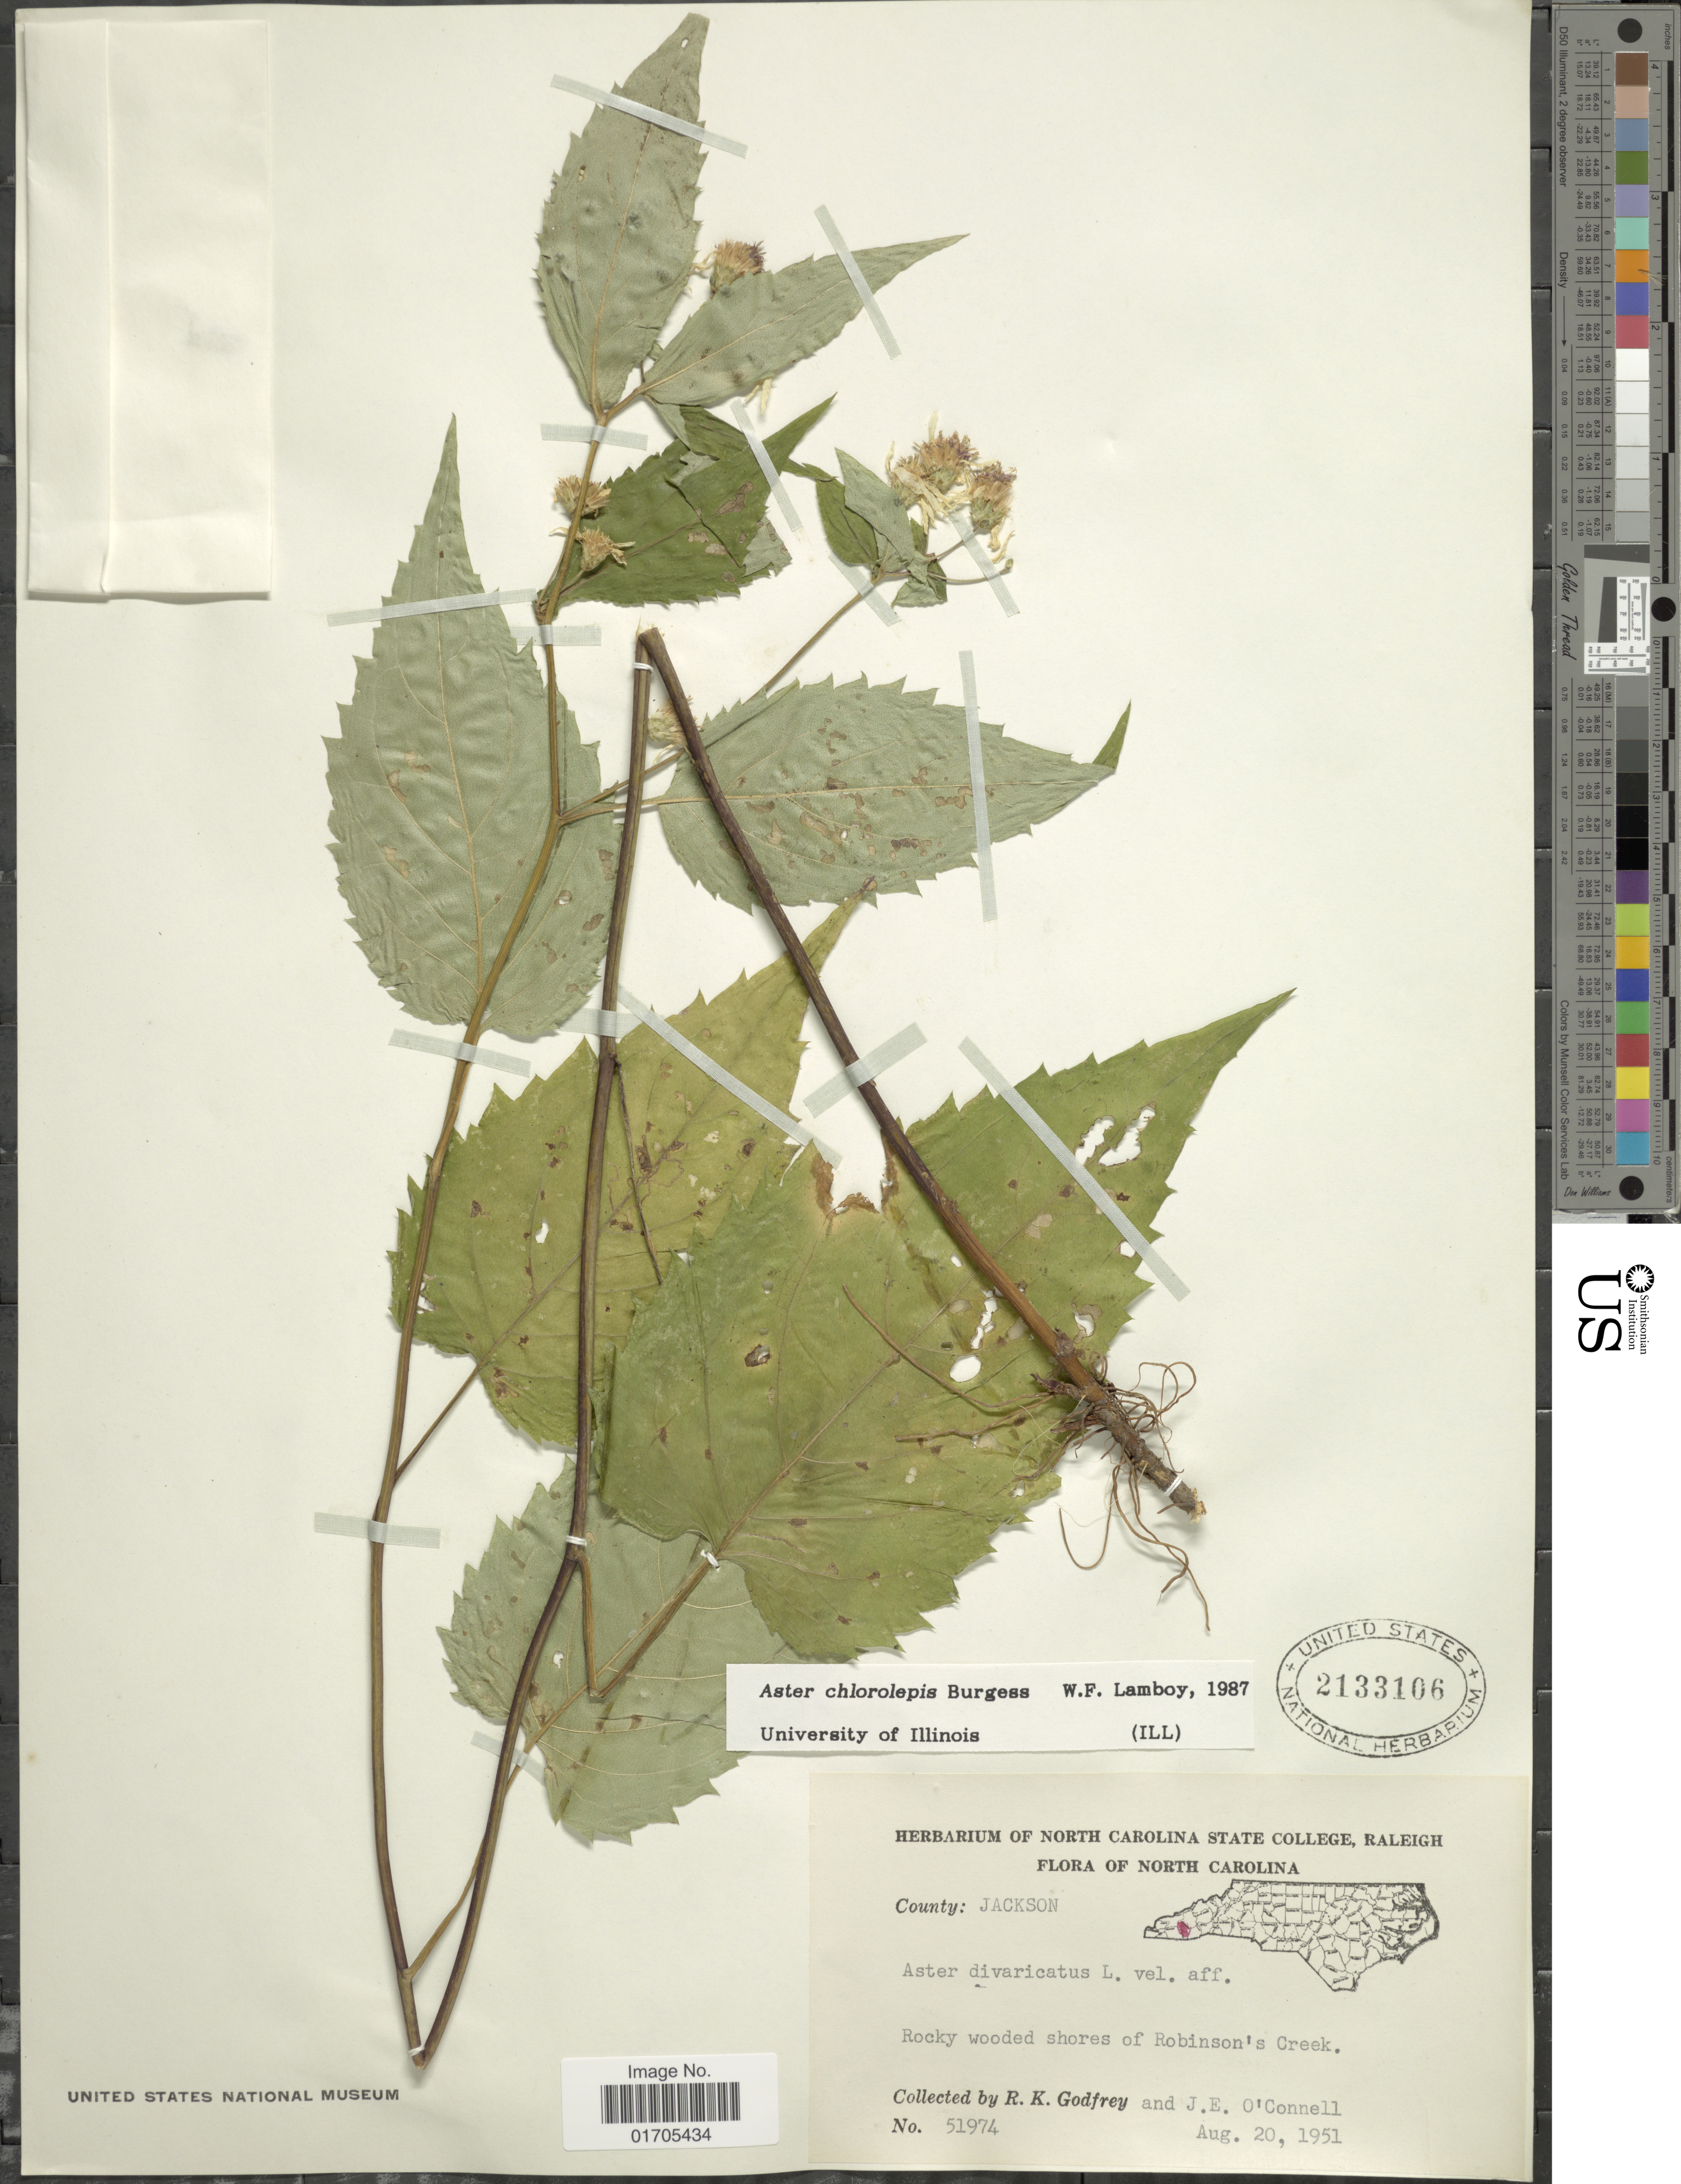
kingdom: Plantae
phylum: Tracheophyta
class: Magnoliopsida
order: Asterales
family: Asteraceae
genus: Eurybia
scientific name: Eurybia chlorolepis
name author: G.L. Nesom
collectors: R. K. Godfrey & J. O'Connell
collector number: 51974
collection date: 1951-08-20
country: United States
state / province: North Carolina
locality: North Carolina. County: Jackson. Rocky wooded shores of Robinson's Creek.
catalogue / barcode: US 2133106